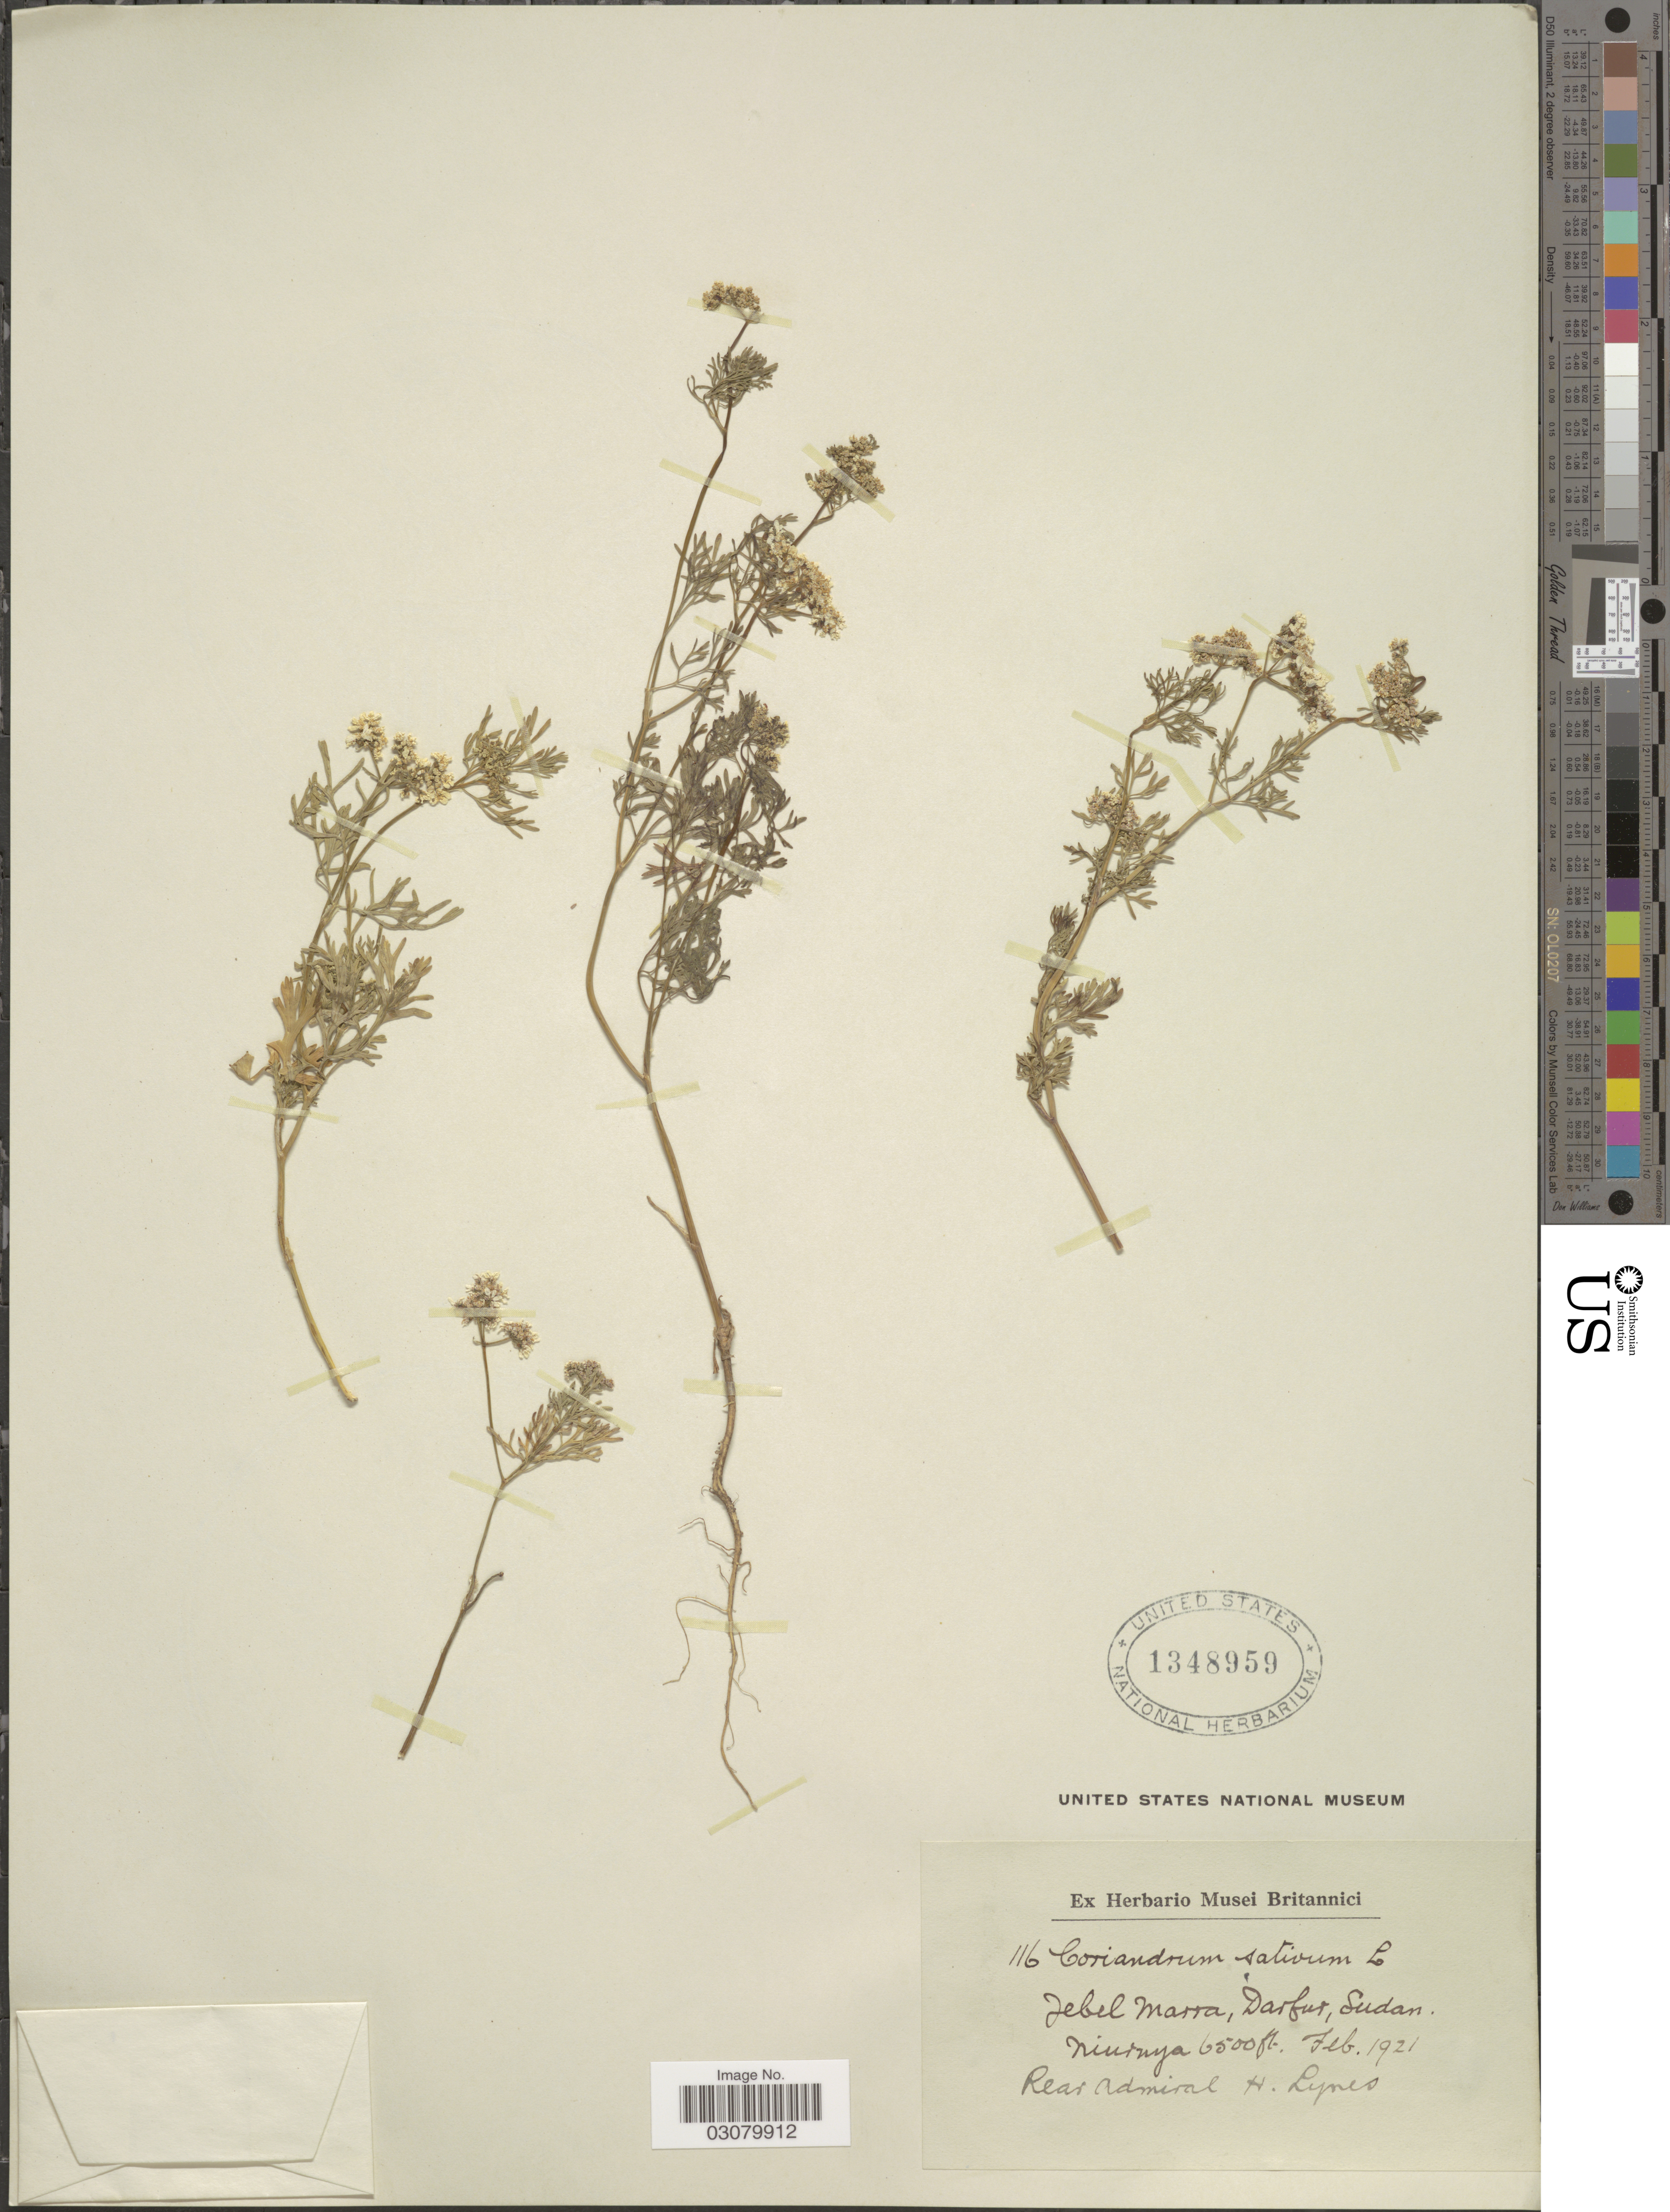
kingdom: Plantae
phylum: Tracheophyta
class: Magnoliopsida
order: Apiales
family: Apiaceae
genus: Coriandrum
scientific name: Coriandrum sativum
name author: L.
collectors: H. Lynes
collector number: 116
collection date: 1921-02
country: Sudan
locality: Jebel Marra, Darfur. Niuruya.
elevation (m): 1981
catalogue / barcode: US 1348959